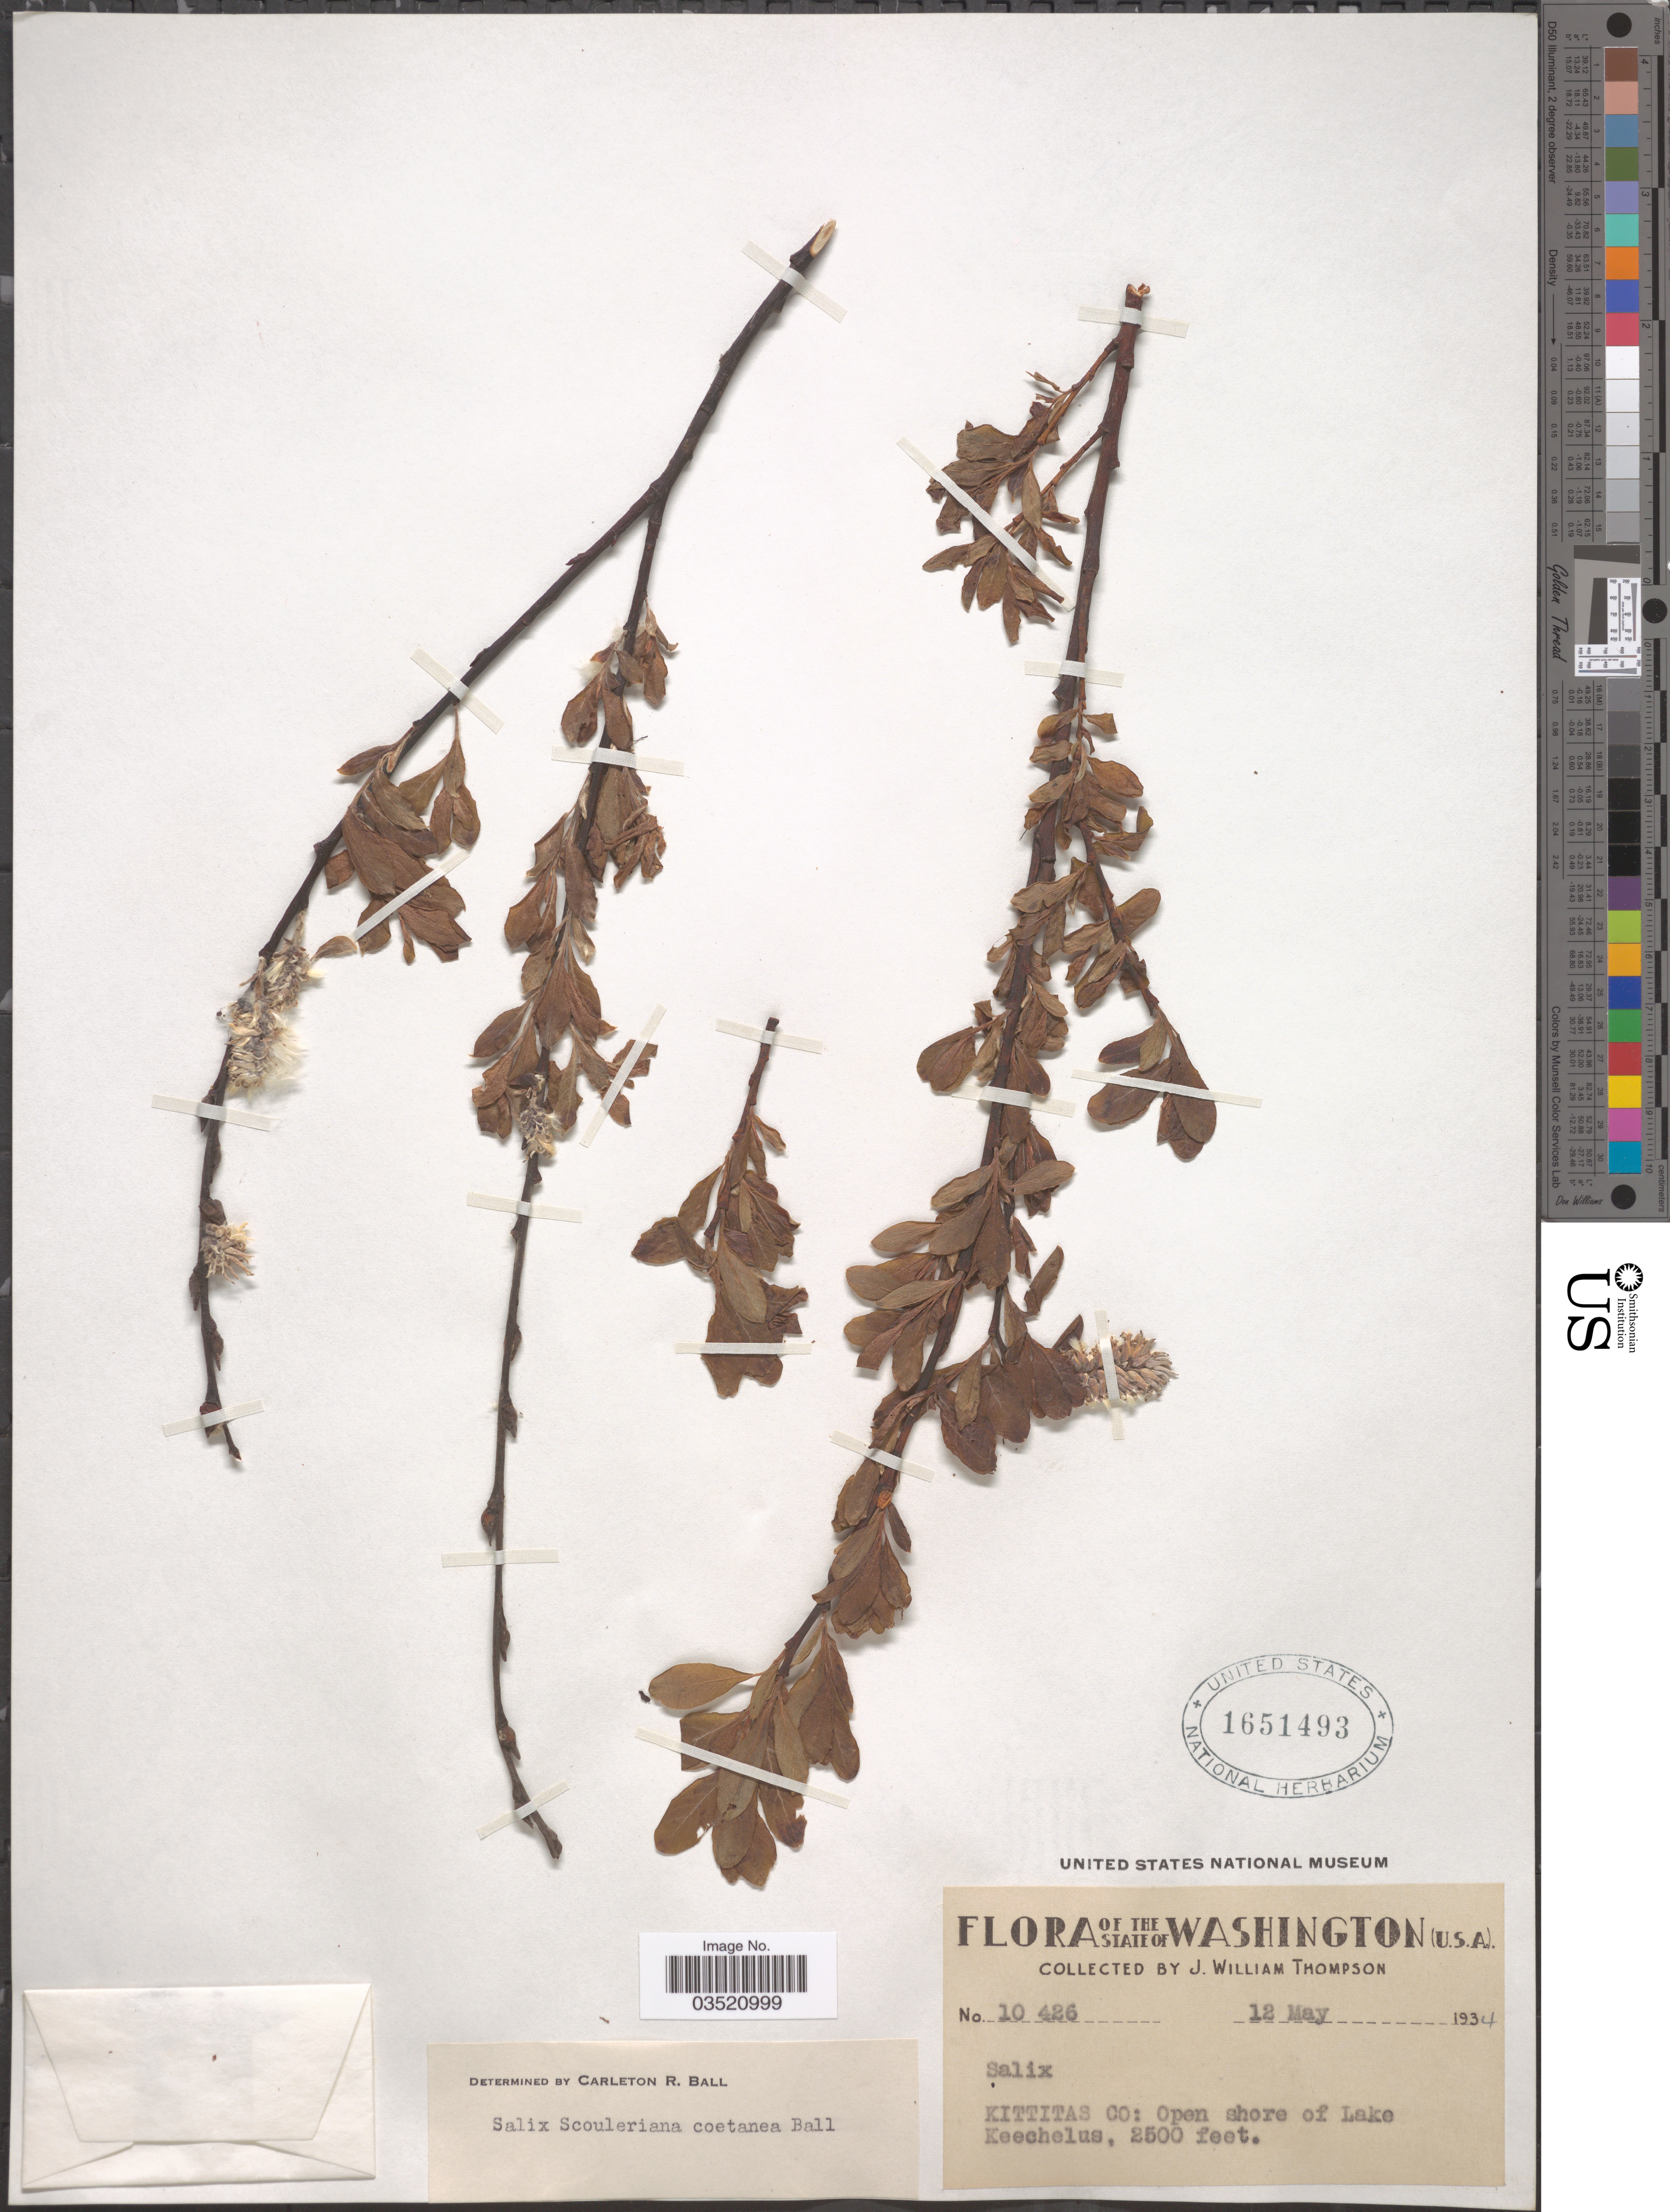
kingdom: Plantae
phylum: Tracheophyta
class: Magnoliopsida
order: Malpighiales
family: Salicaceae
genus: Salix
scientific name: Salix scouleriana var. coetanea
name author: C.R. Ball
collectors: J. W. Thompson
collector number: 10426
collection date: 1934-05-12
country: United States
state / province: Washington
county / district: Kittitas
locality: Kittitas Co: Open shore of Lake Keechelus.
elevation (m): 762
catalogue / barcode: US 1651493